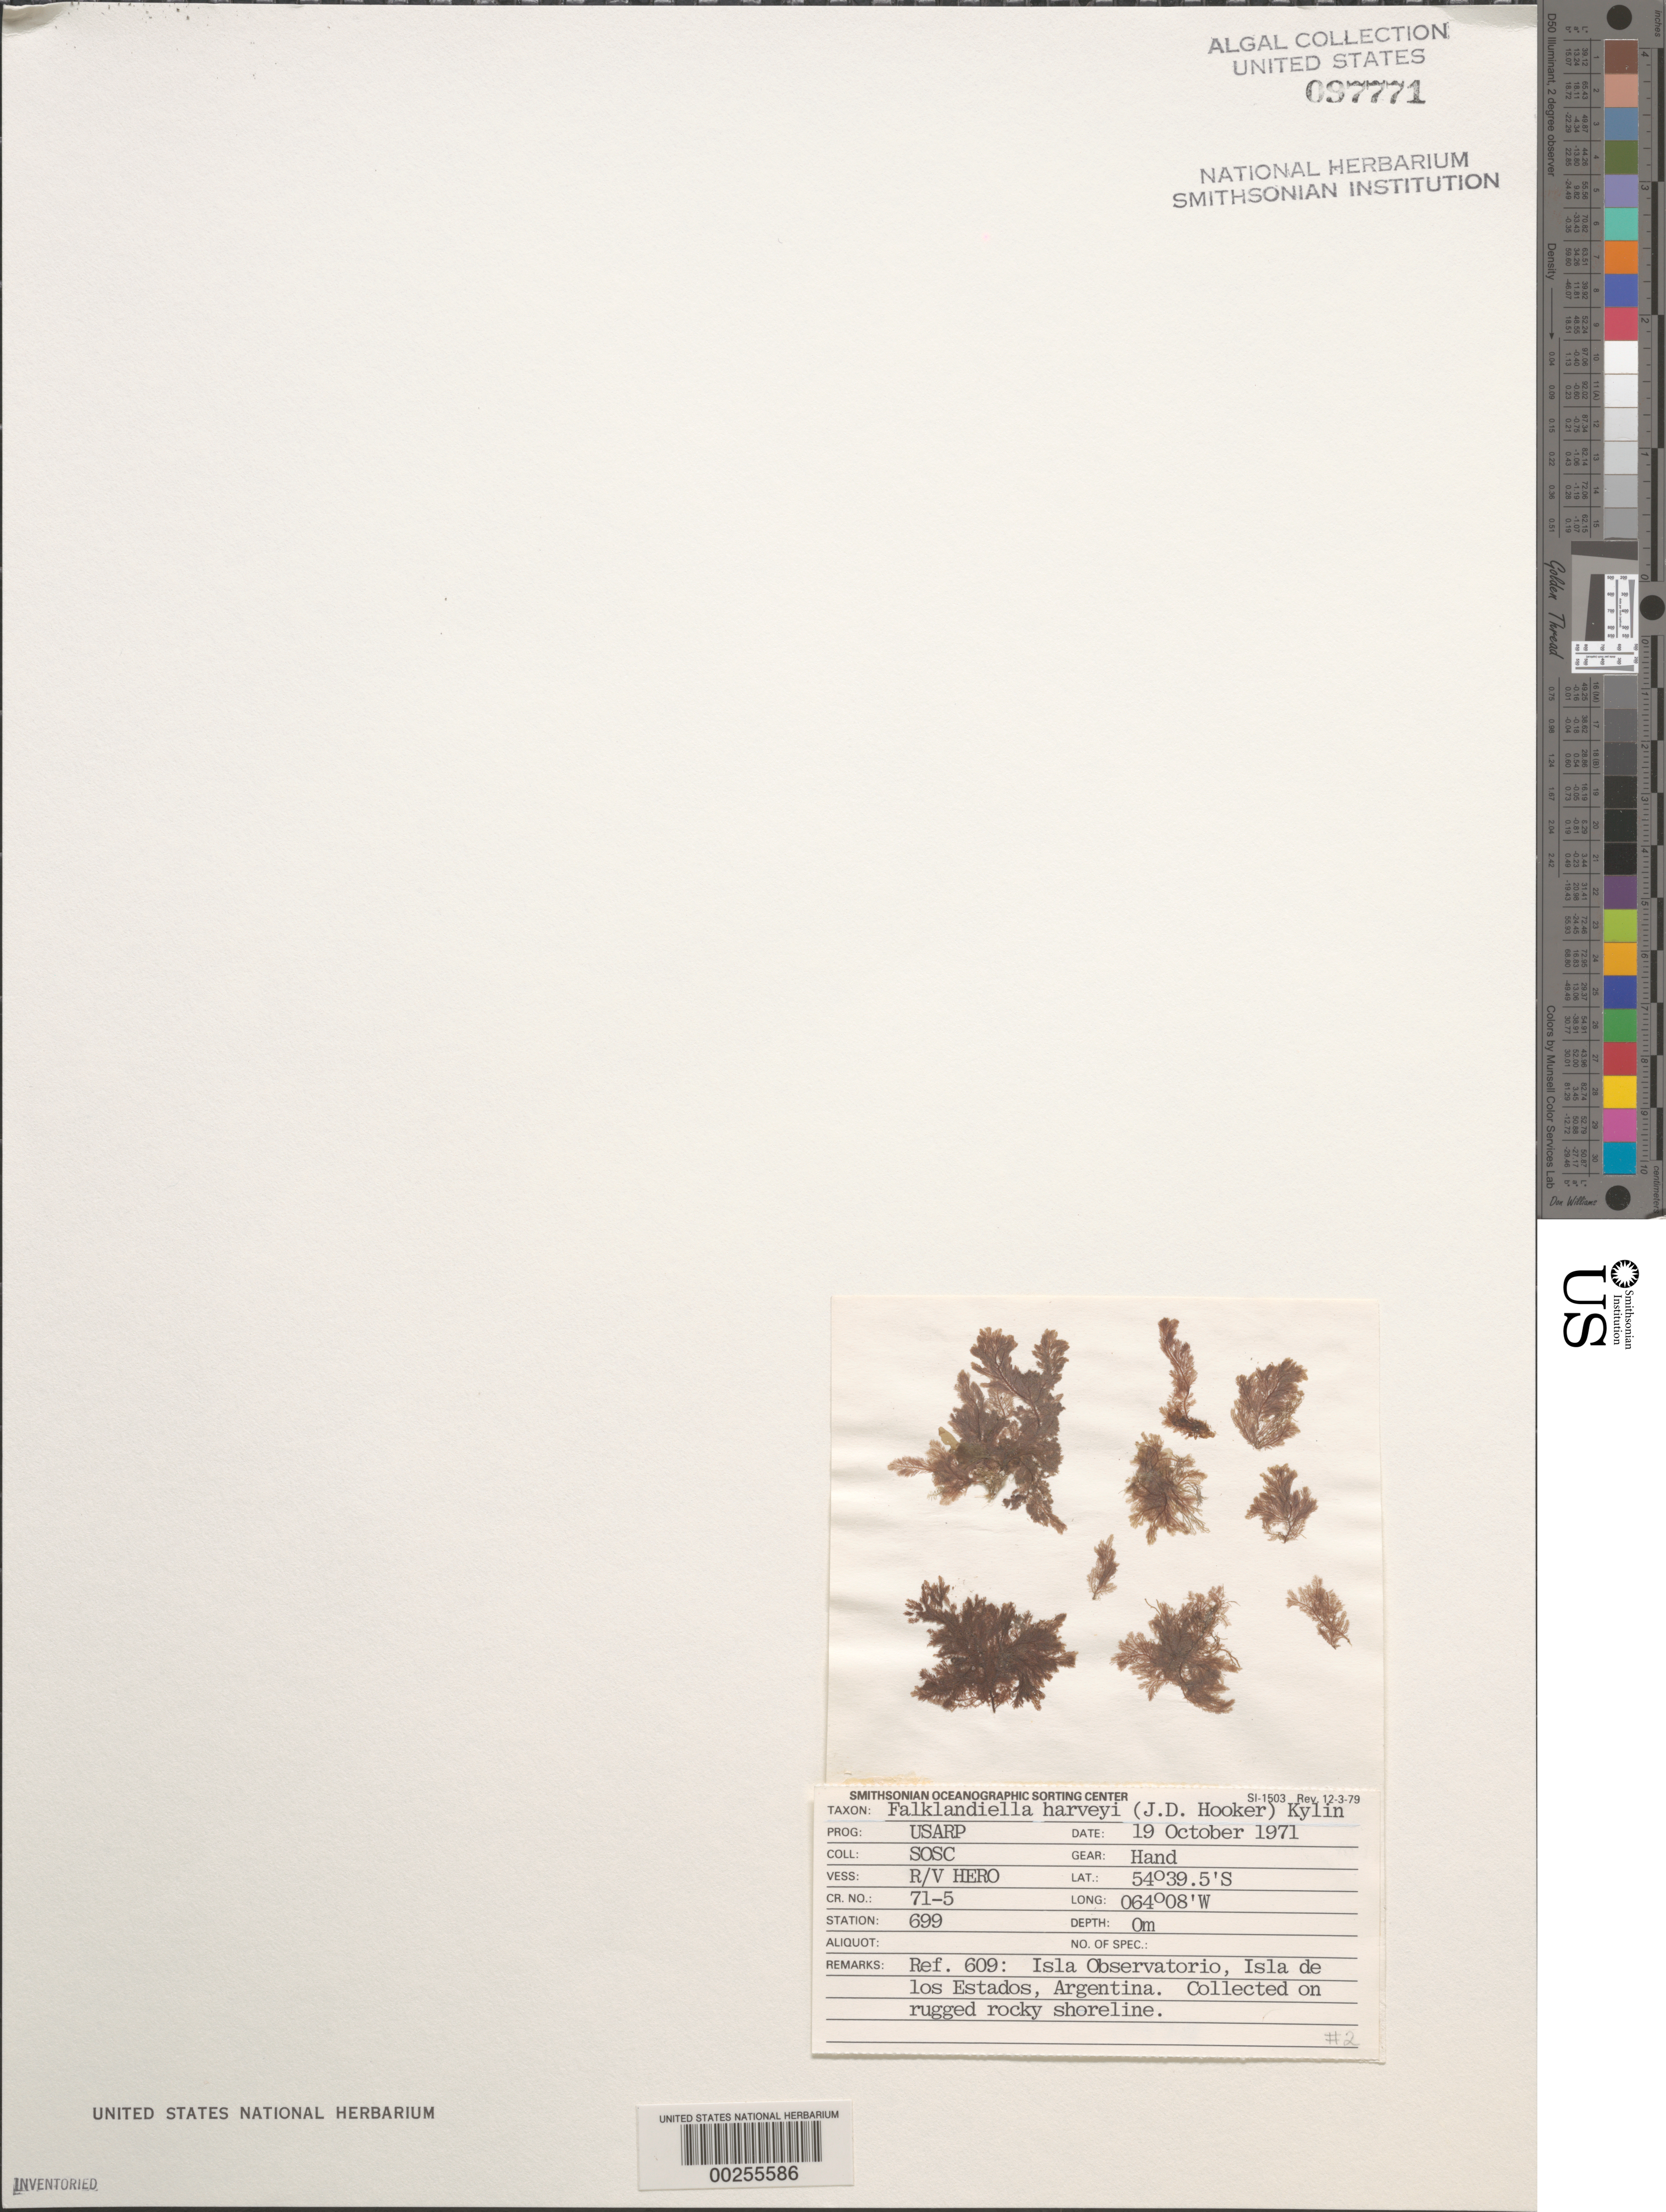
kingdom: Plantae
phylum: Rhodophyta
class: Florideophyceae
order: Ceramiales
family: Callithamniaceae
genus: Falklandiella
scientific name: Falklandiella harveyi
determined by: Moe, R. L.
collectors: SOSC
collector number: Station 699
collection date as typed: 19 Oct 1971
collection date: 1971-10-19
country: Argentina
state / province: Tierra del Fuego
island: Isla Observatorio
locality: North of Isla de los Estados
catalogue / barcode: US 97771